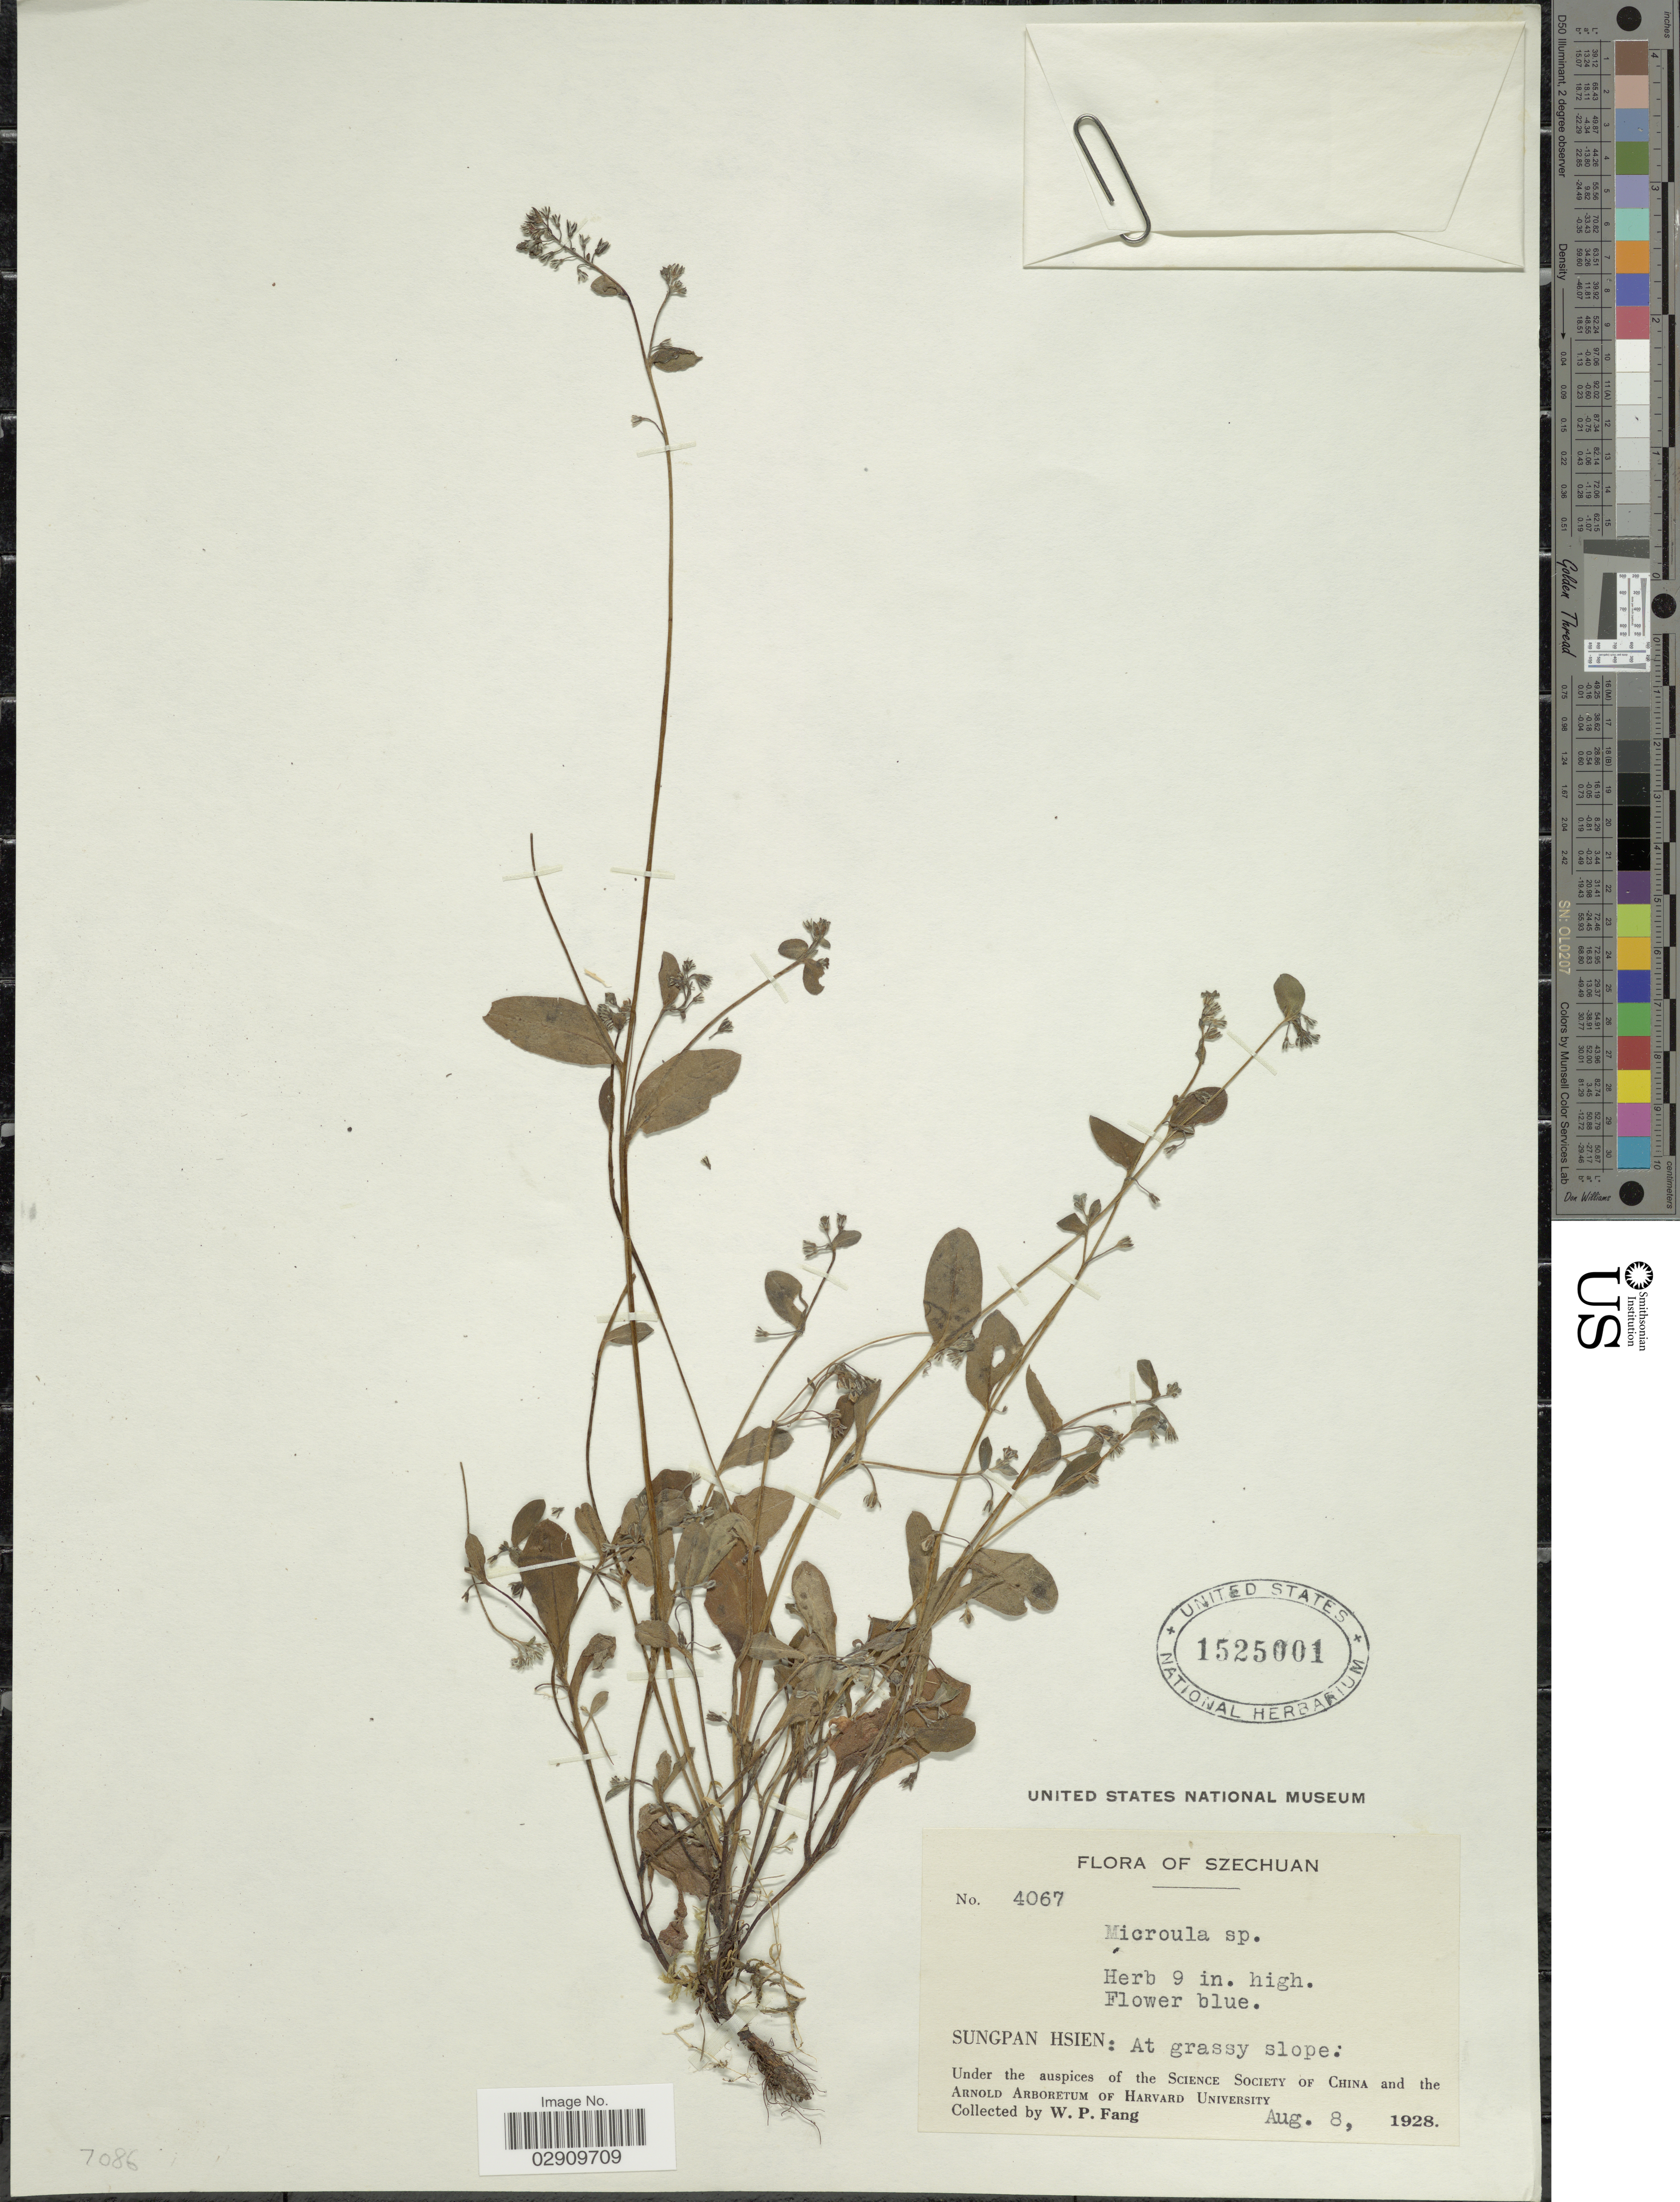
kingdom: Plantae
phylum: Tracheophyta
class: Magnoliopsida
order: Boraginales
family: Boraginaceae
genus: Microula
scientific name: Microula sp.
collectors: W. P. Fang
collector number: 4067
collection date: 1928-08-08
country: China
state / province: Sichuan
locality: Szechuan, Sungpan Hsien, At Grassy slope.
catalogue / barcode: US 1525001